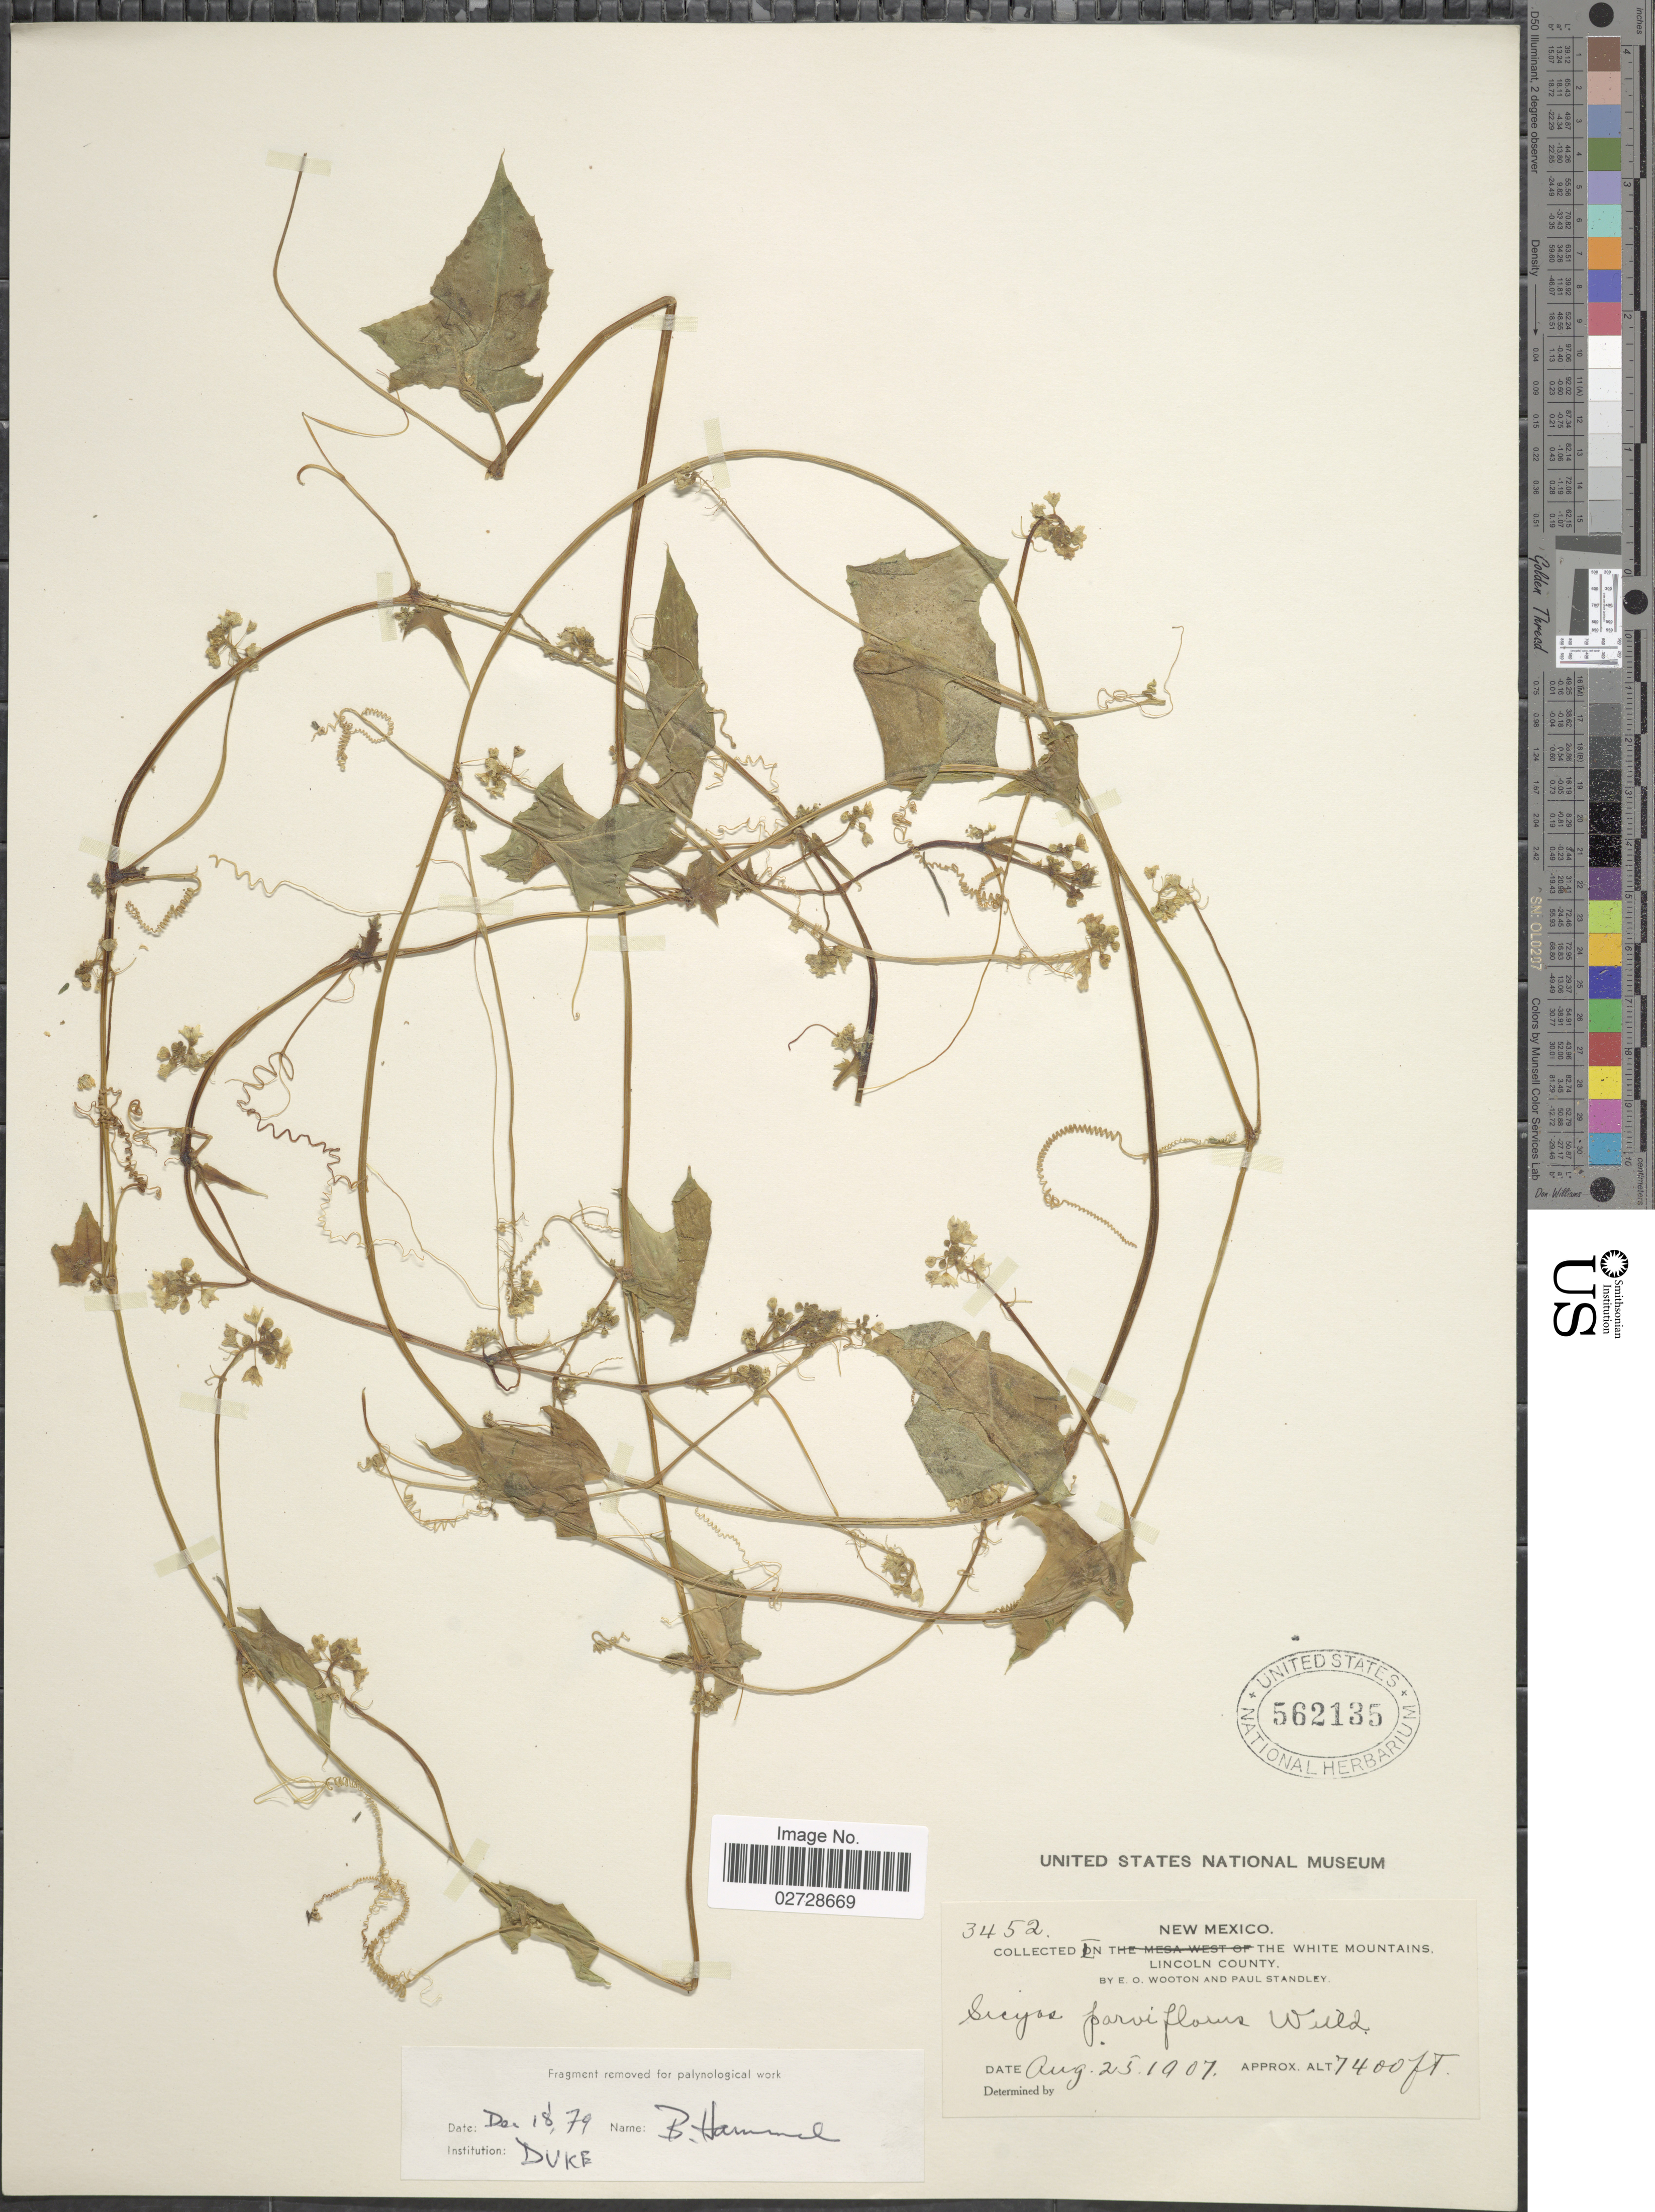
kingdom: Plantae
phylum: Tracheophyta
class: Magnoliopsida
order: Cucurbitales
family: Cucurbitaceae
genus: Sicyos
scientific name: Sicyos parviflorus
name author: Willd.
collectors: E. O. Wooton & P. C. Standley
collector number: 3452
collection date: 1907-08-25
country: United States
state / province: New Mexico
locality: In the White Mountains, Lincoln County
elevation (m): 2256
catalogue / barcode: US 562135